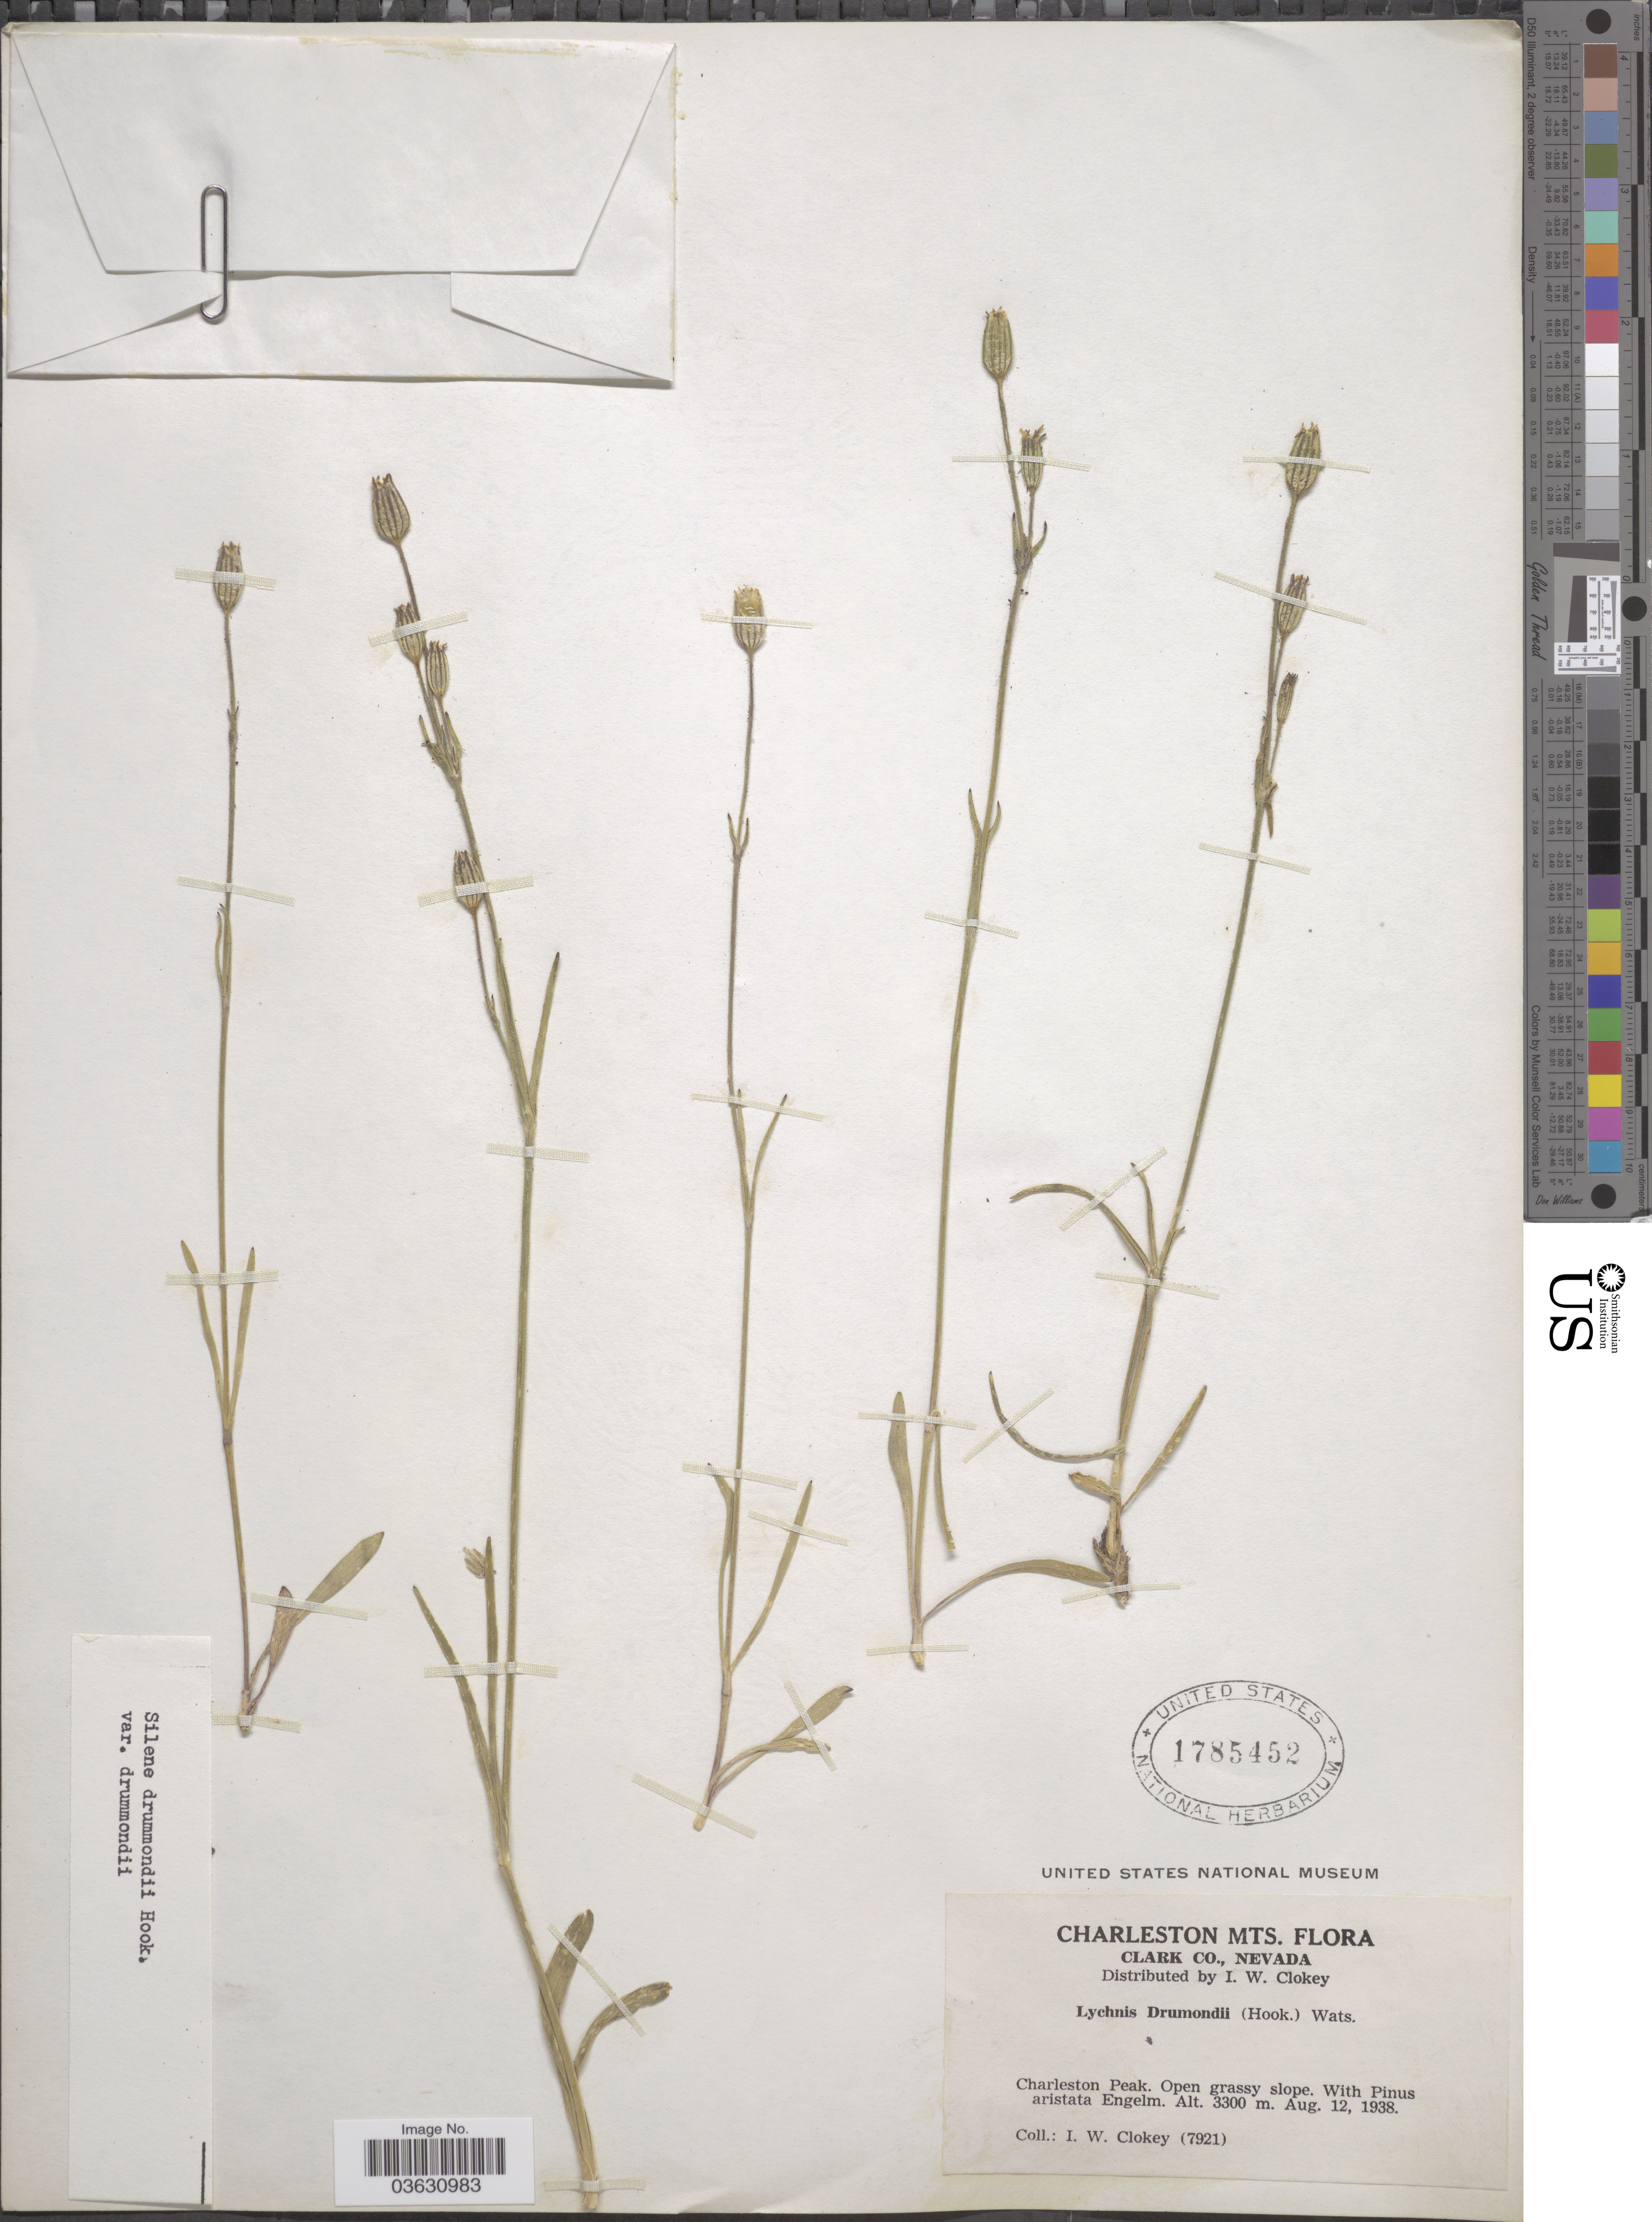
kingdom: Plantae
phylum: Tracheophyta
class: Magnoliopsida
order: Caryophyllales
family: Caryophyllaceae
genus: Silene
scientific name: Silene drummondii var. drummondii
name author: Hook.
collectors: I. W. Clokey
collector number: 7921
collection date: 1938-08-12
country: United States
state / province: Nevada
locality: Charleston Mts. Clark Co. Charleston Peak. Open grassy slope.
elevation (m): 3300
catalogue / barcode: US 1785452